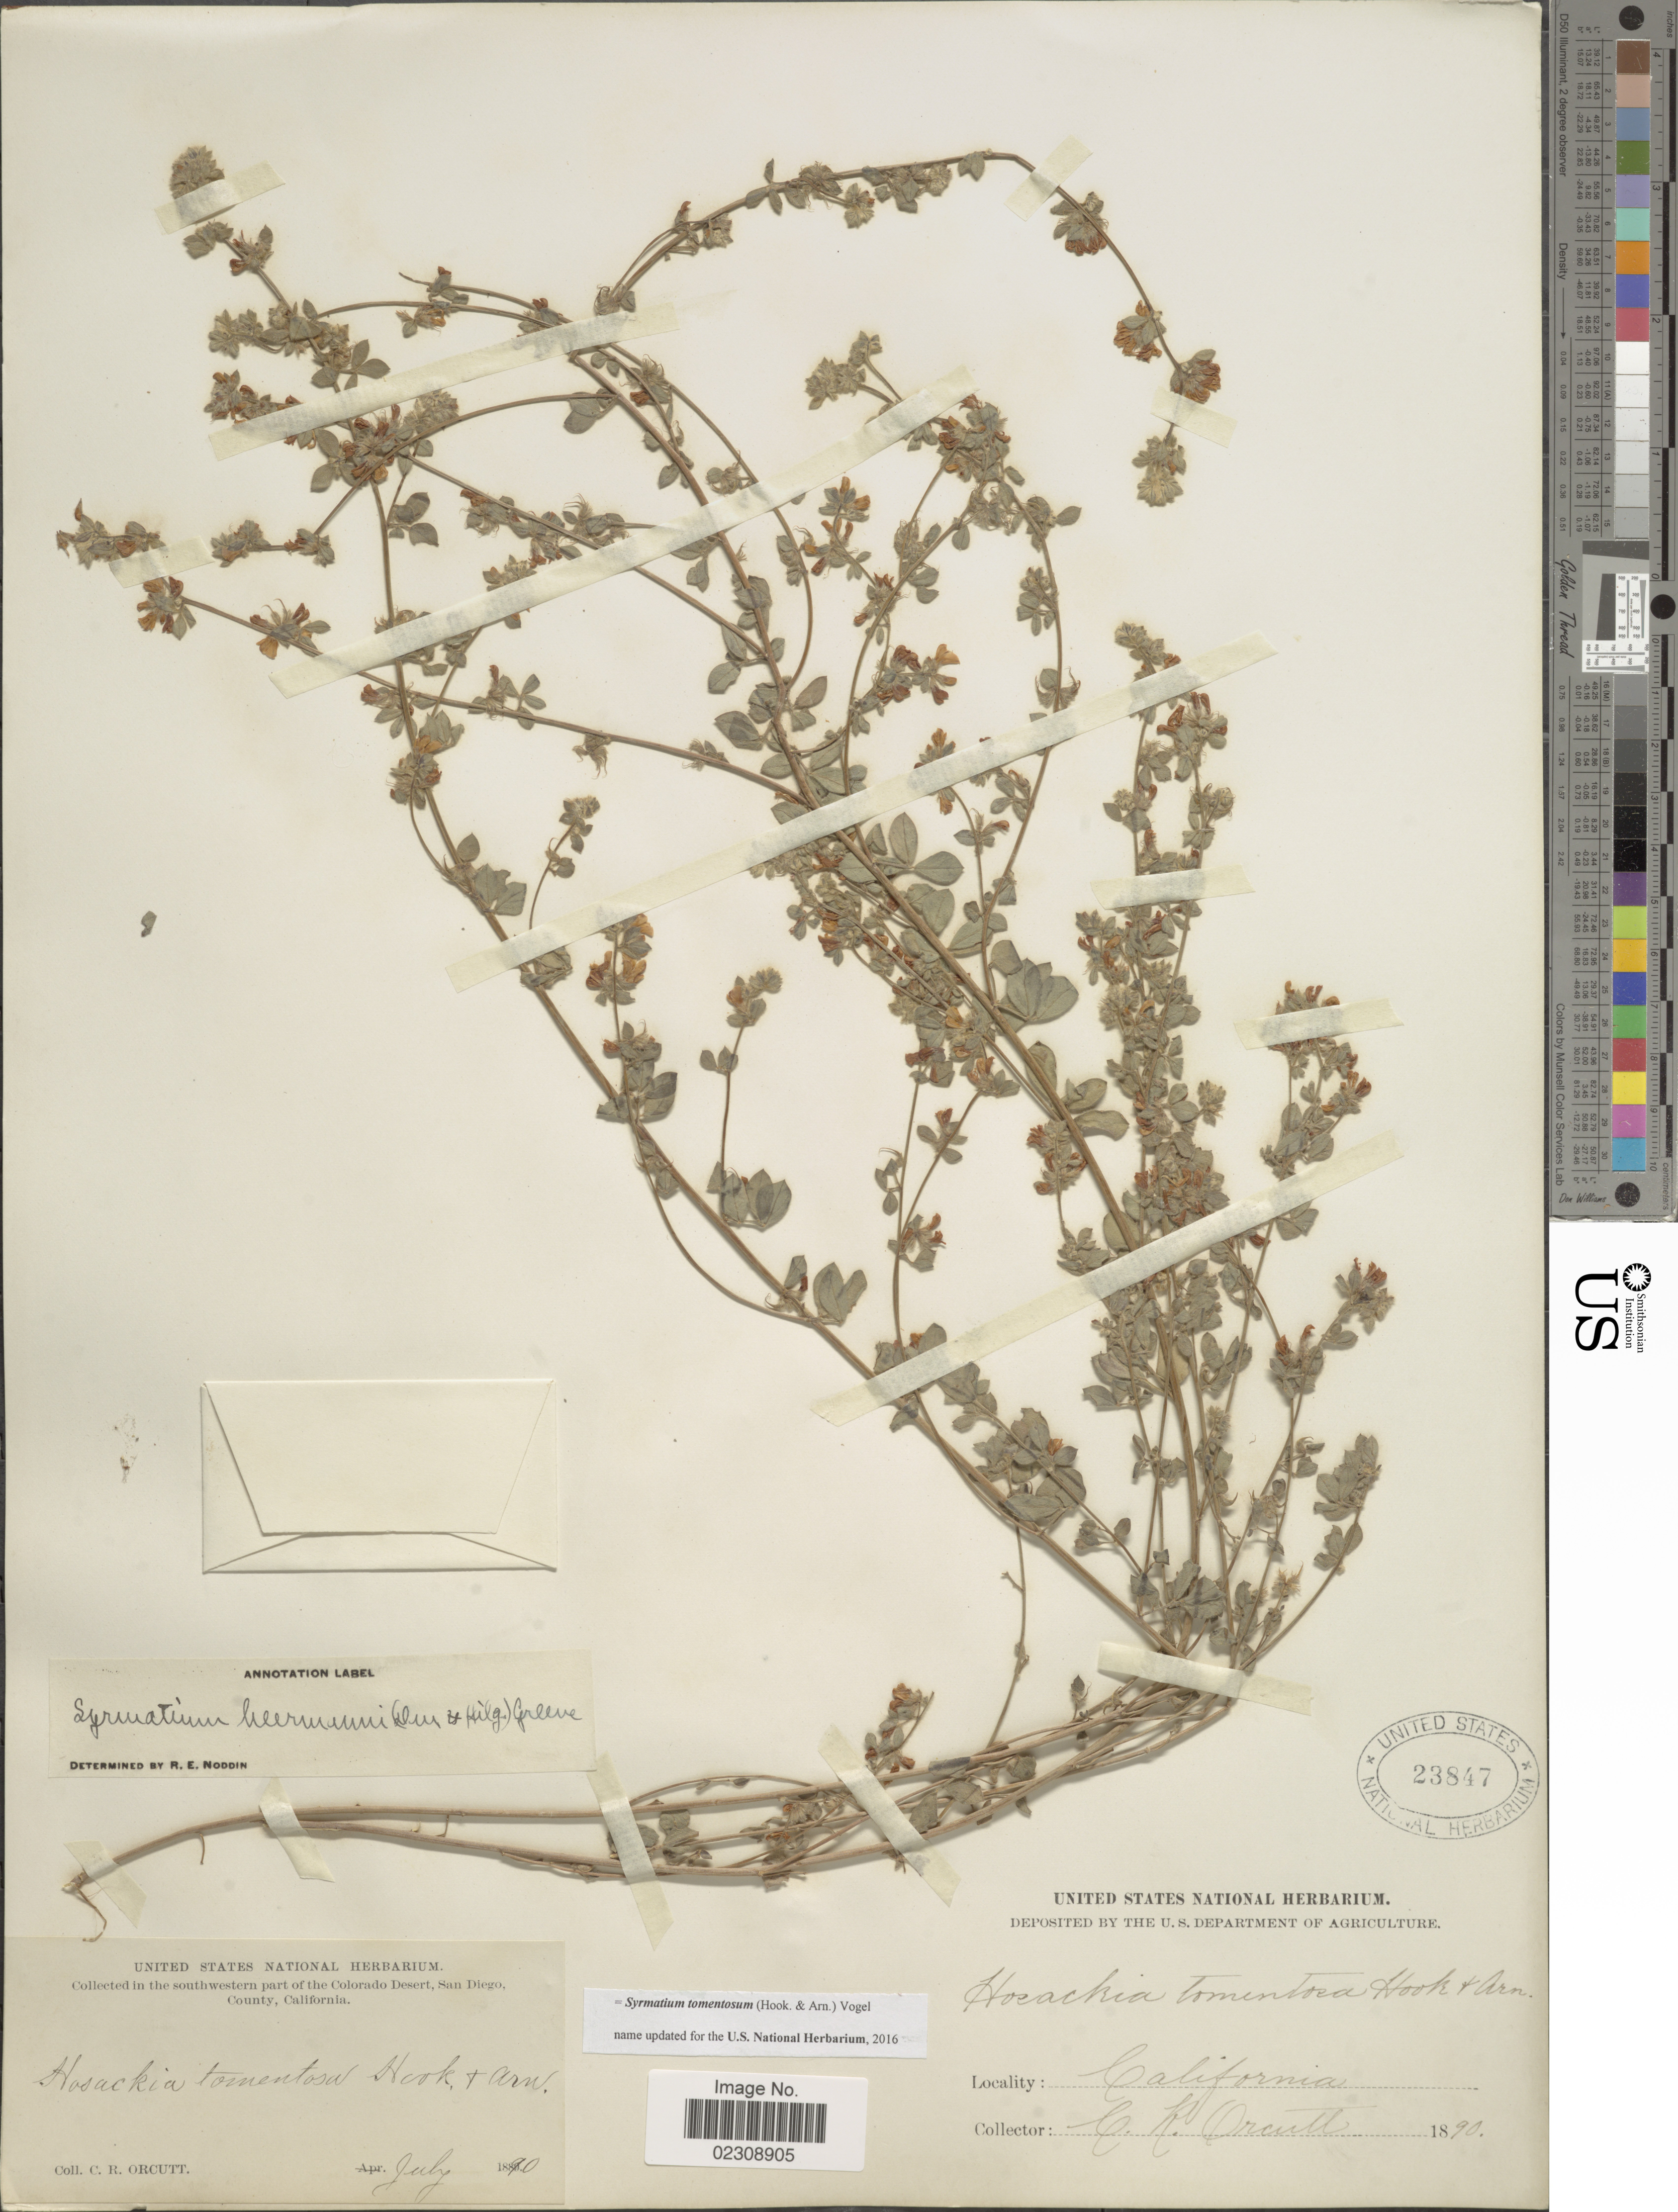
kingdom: Plantae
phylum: Tracheophyta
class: Magnoliopsida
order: Fabales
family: Fabaceae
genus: Syrmatium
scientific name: Syrmatium tomentosum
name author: (Hook. & Arn.) Vogel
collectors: C. R. Orcutt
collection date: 1890-07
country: United States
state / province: California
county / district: San Diego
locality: Southwestern part of the Colorado Desert, San Diego County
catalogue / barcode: US 23847